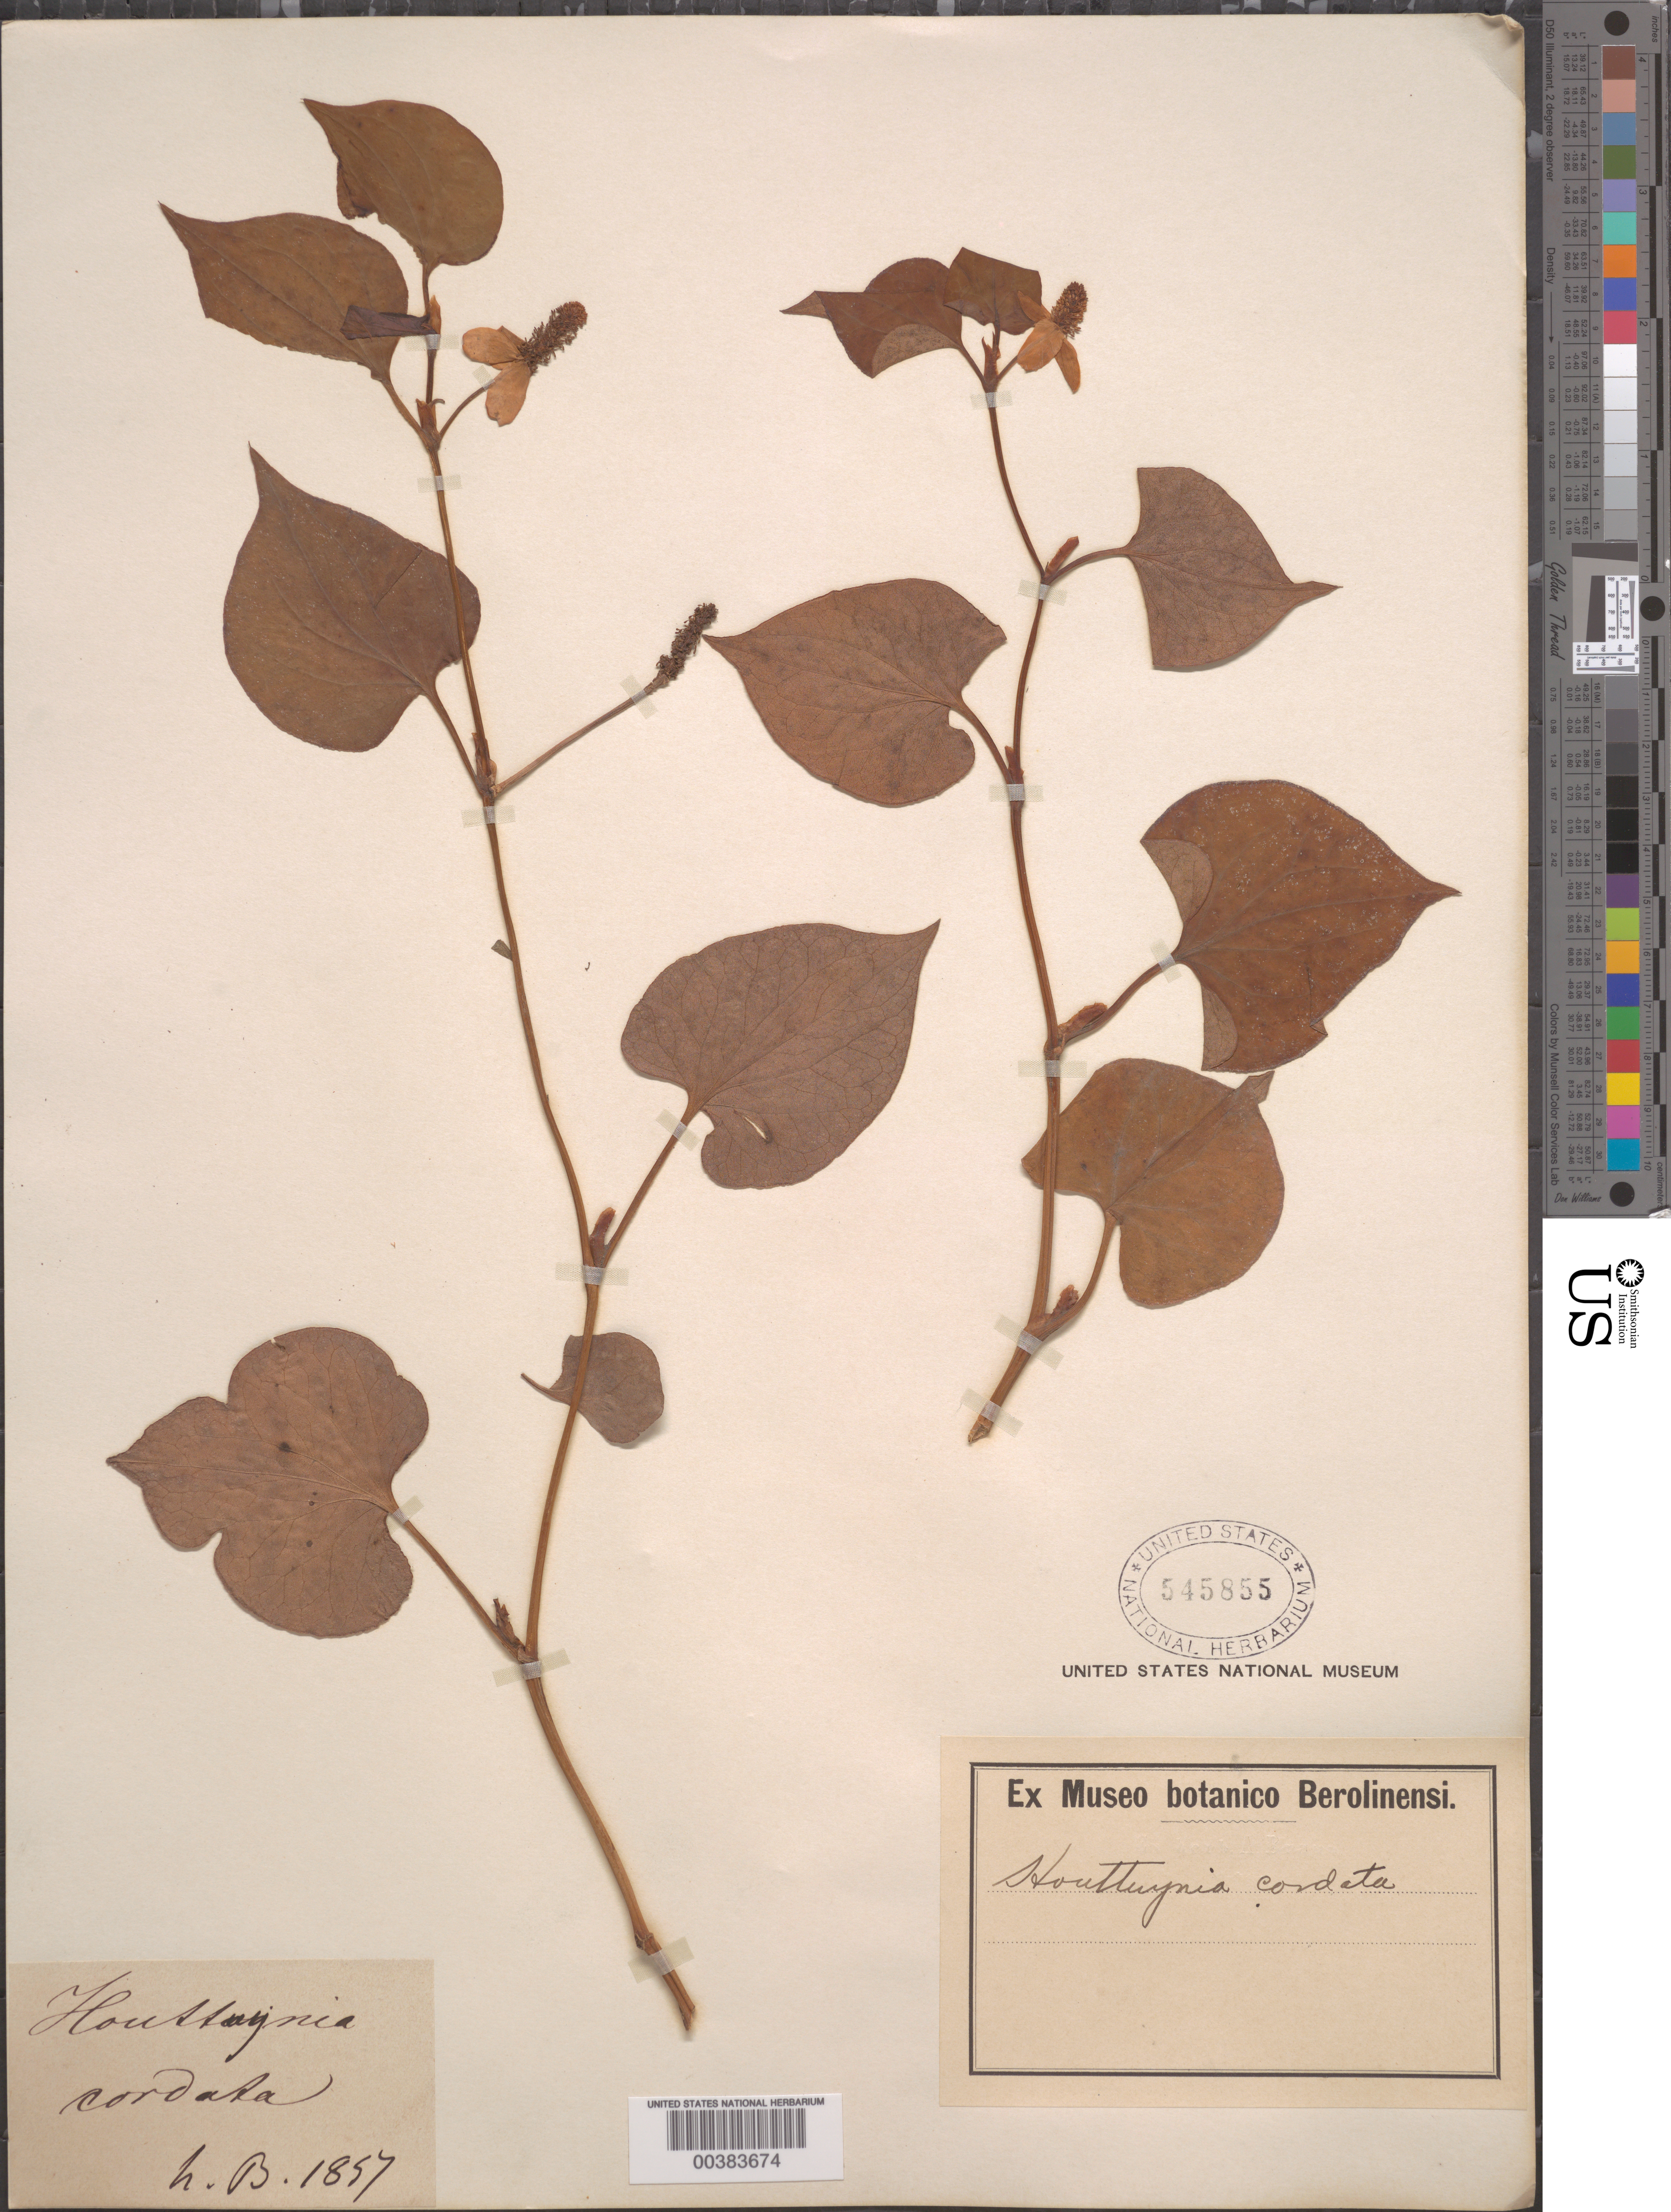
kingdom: Plantae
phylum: Tracheophyta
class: Magnoliopsida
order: Piperales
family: Saururaceae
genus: Houttuynia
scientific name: Houttuynia cordata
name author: Thunb.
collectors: ex herb. Berolinensi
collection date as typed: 1857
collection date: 1857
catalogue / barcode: US 545855